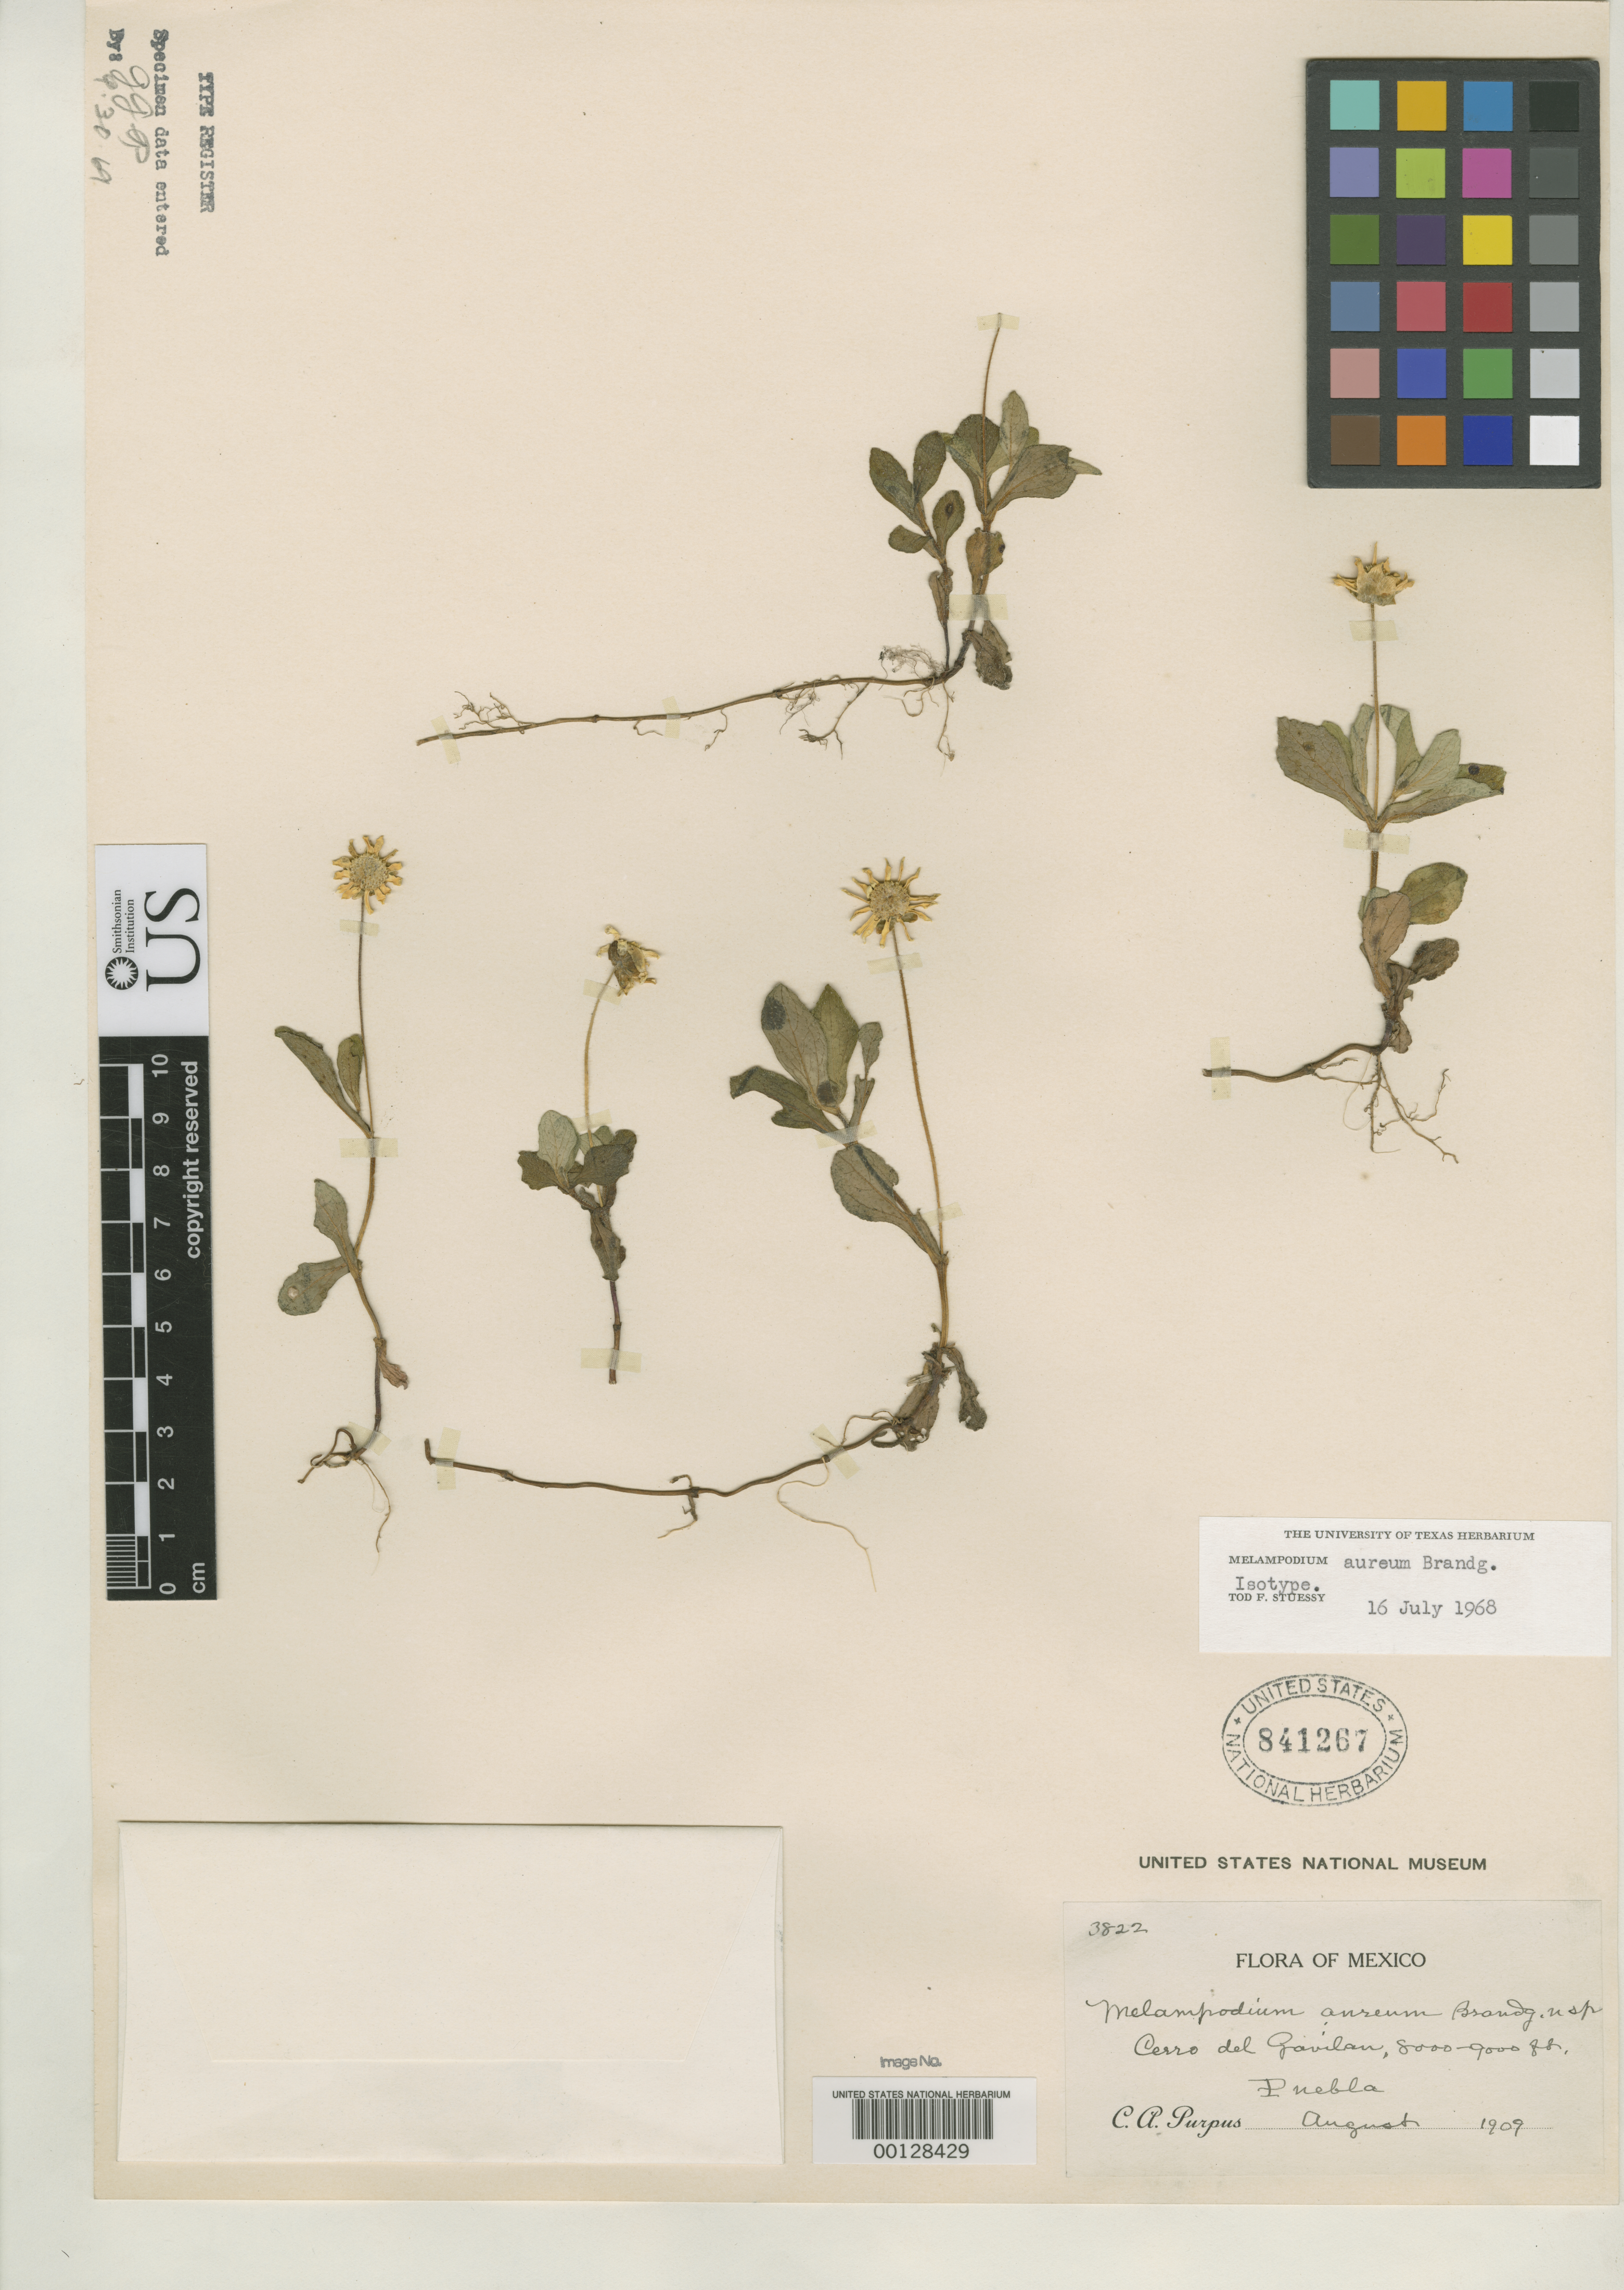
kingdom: Plantae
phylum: Tracheophyta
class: Magnoliopsida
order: Asterales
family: Asteraceae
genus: Melampodium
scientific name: Melampodium aureum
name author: Brandegee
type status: Isotype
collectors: C. A. Purpus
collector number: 3822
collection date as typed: Aug 1909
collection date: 1909-08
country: Mexico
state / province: Puebla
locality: Cerro del Gavilan and Cerro del Oro.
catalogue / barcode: US 841267